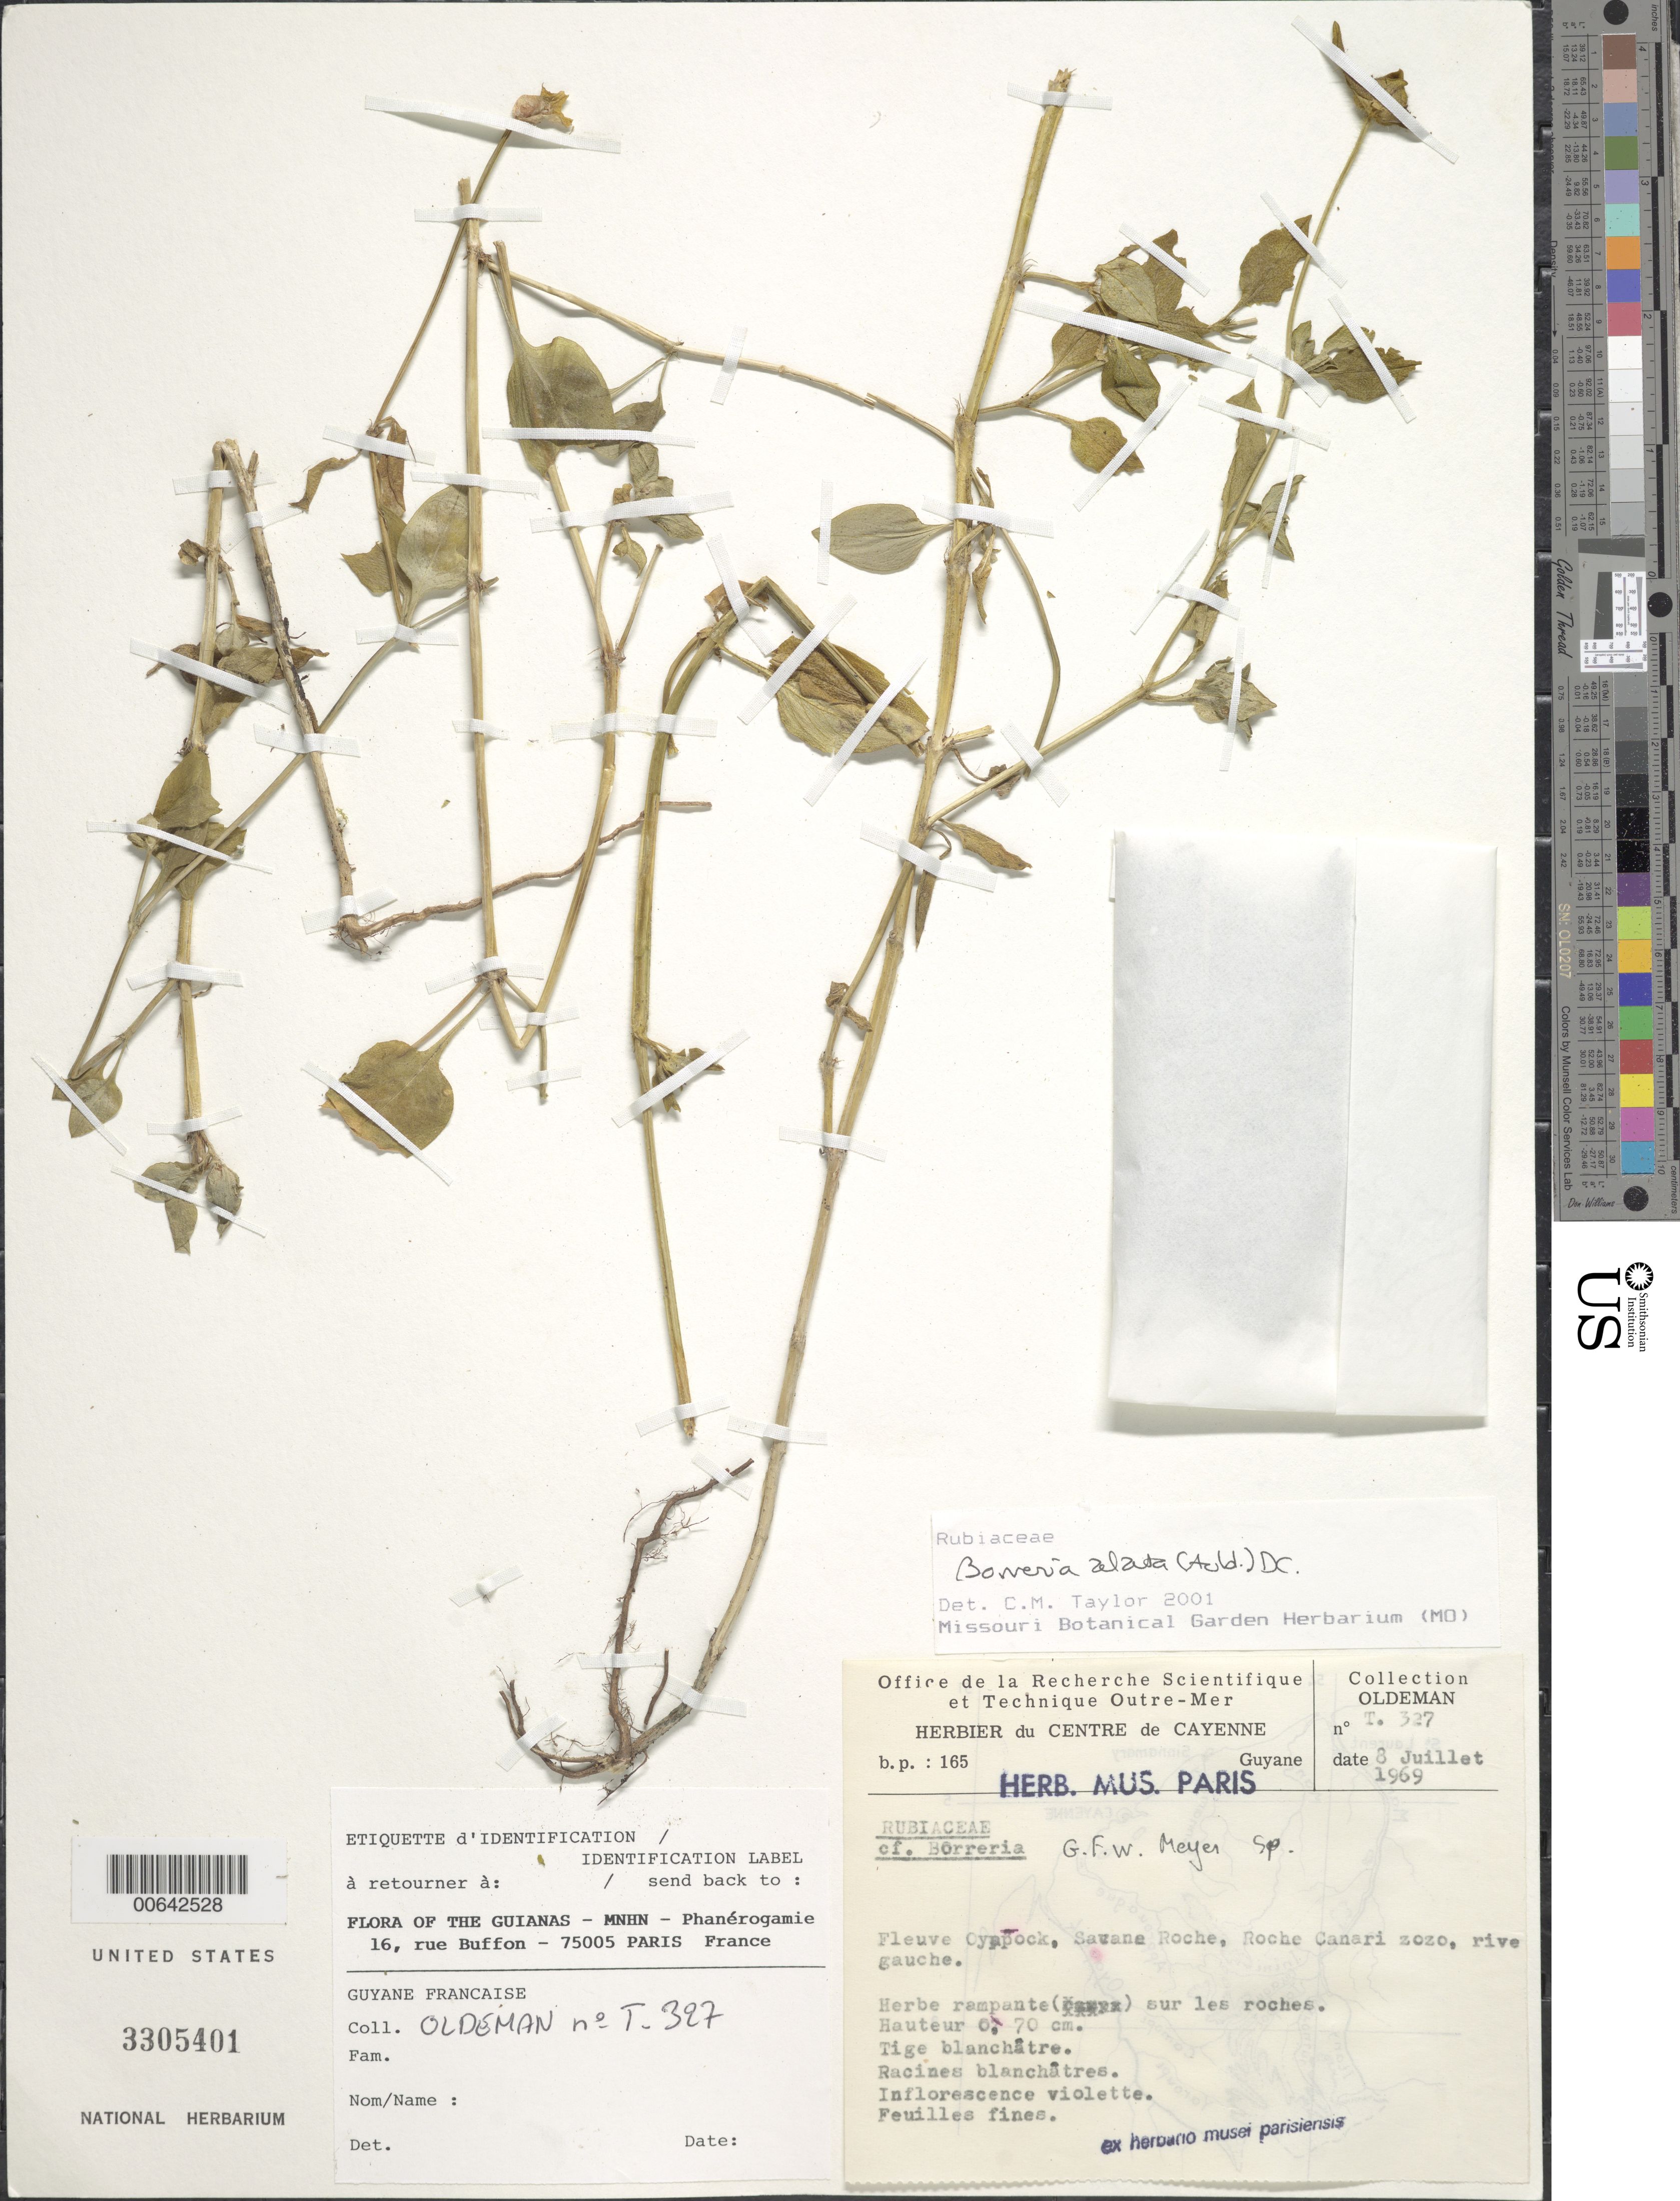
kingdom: Plantae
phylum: Tracheophyta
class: Magnoliopsida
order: Gentianales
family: Rubiaceae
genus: Borreria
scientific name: Borreria alata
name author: (Aubl.) DC.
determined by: Taylor, Charlotte M.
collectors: R. Oldeman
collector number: T 327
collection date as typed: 8-Jul-69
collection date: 1969-07-08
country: French Guiana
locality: Fleuve Oyapock, Savane Roche, Roche Canari Zozo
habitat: Sur les roches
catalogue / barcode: US 3305401